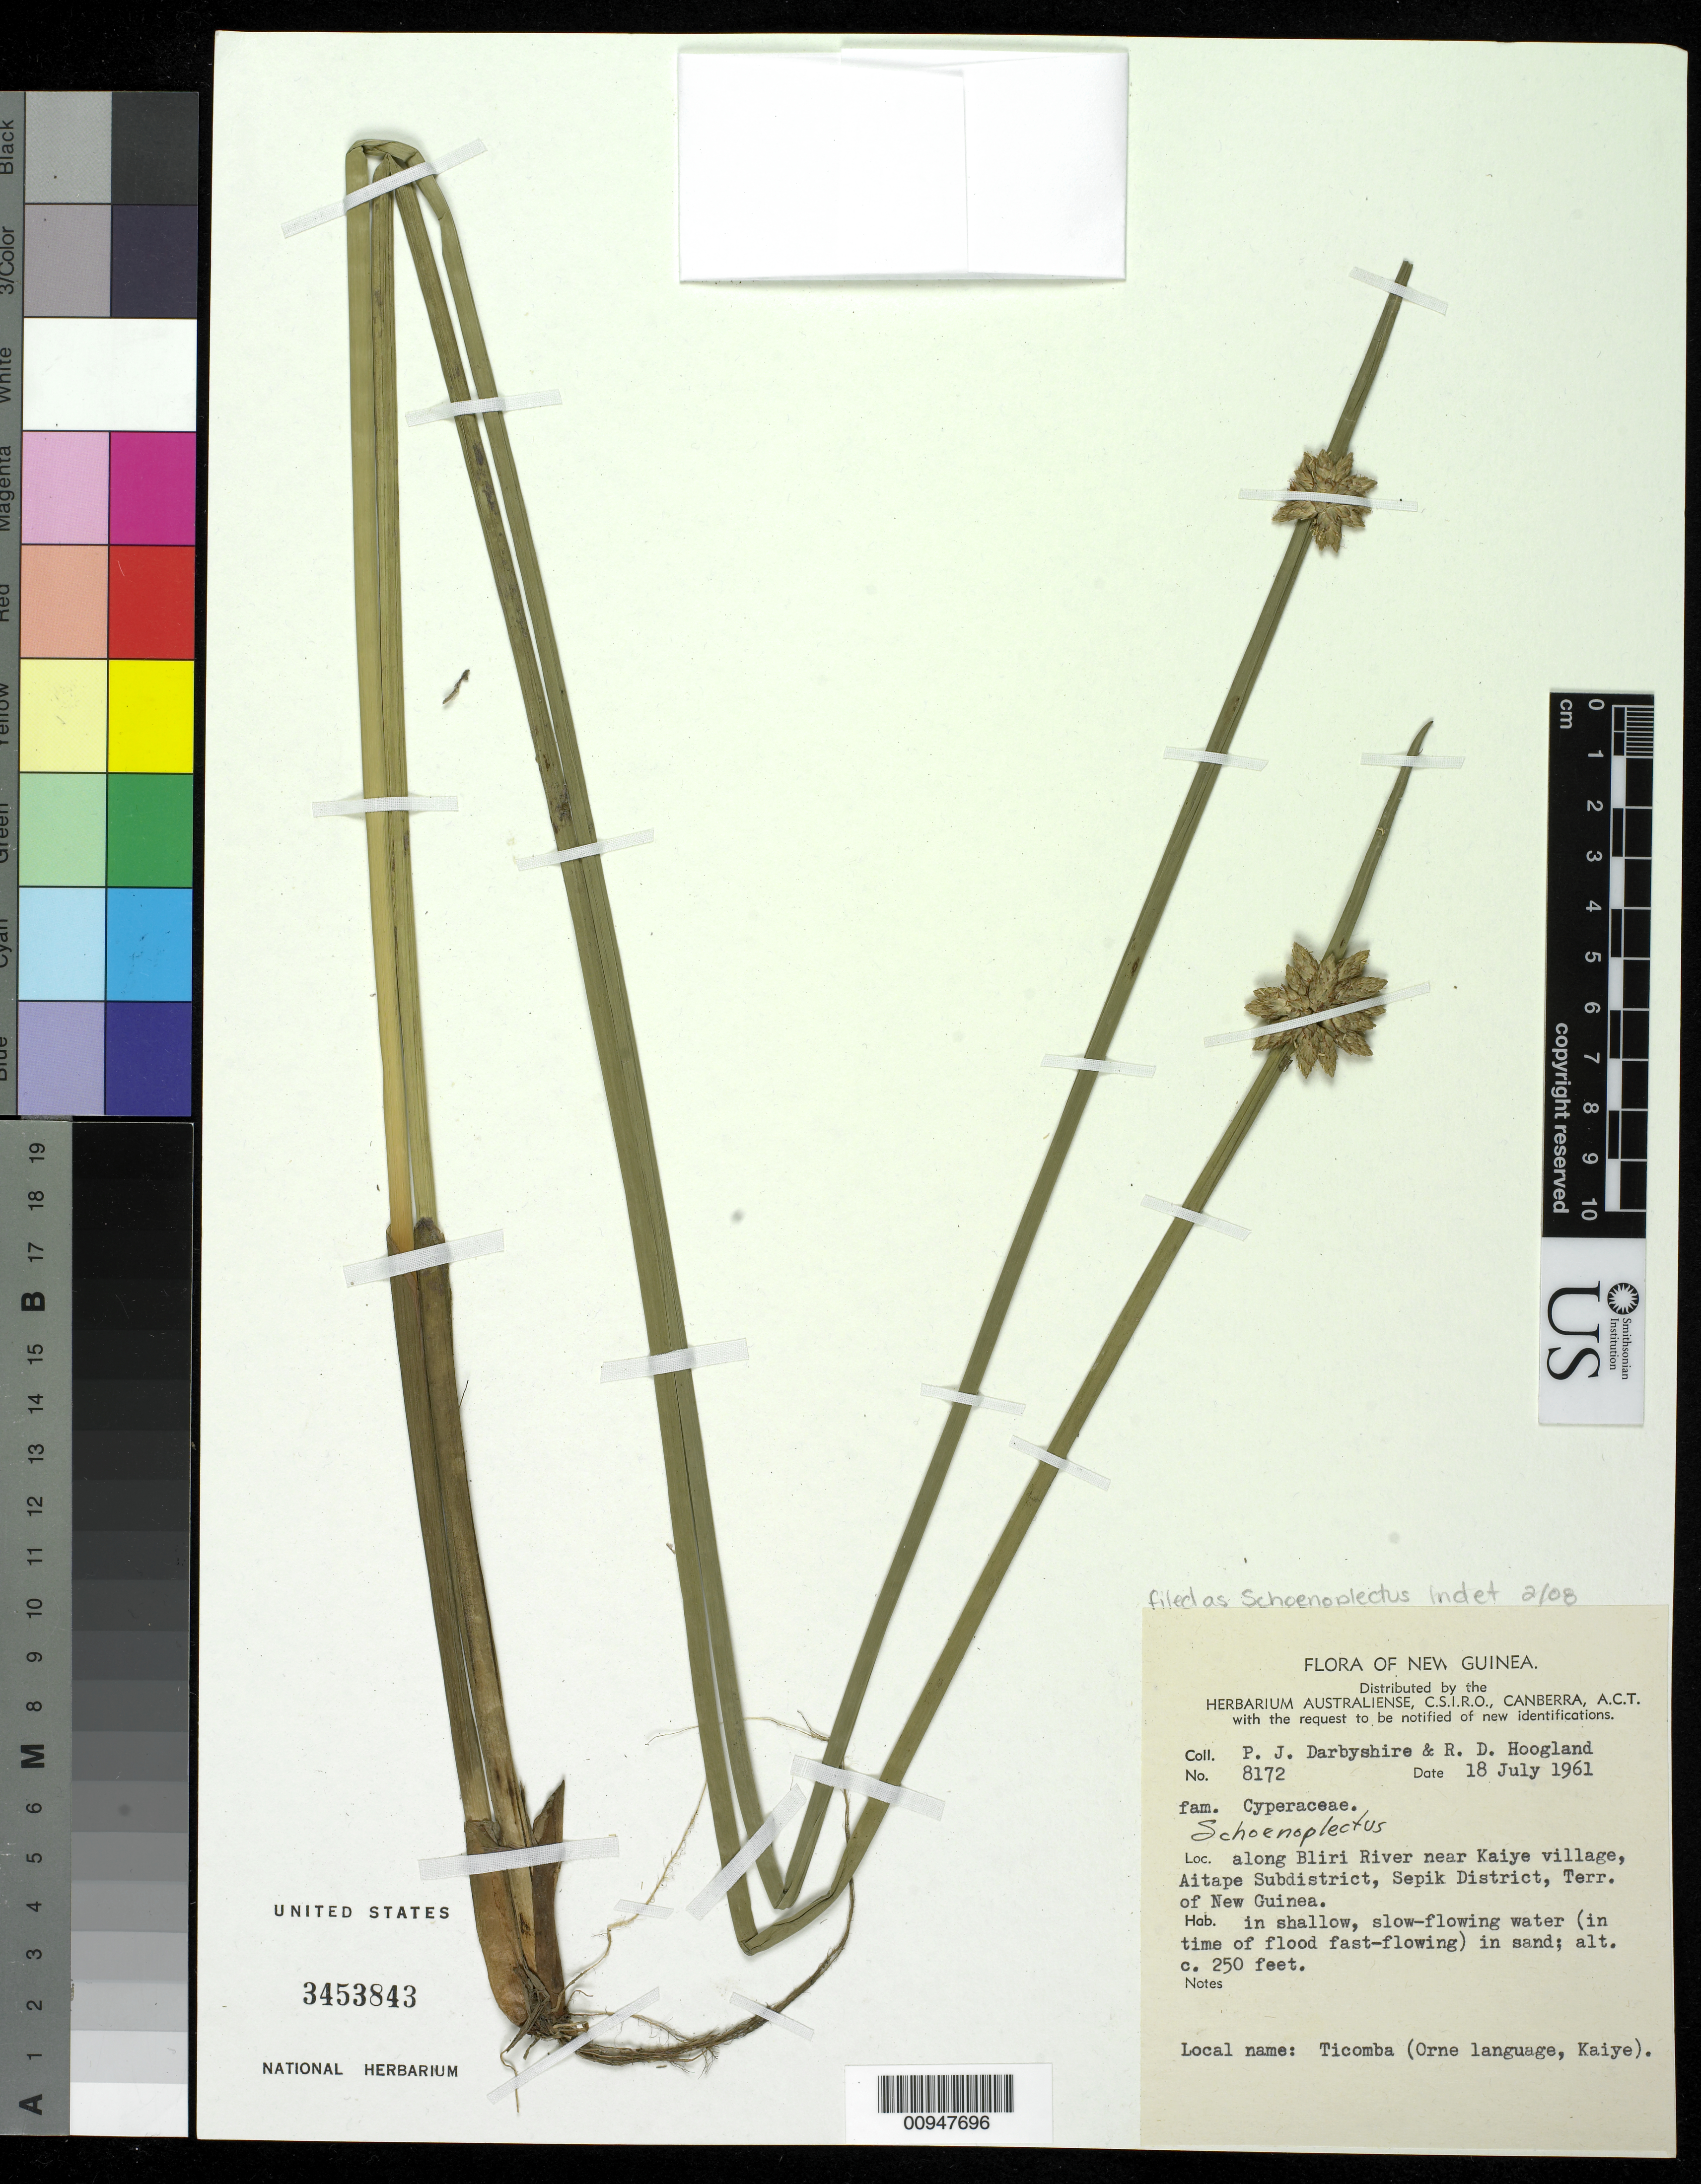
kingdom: Plantae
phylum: Tracheophyta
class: Magnoliopsida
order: Gentianales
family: Rubiaceae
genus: Nauclea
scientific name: Nauclea sp.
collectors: P. Darbyshire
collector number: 8172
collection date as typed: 18 Jul 1961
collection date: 1961-07-18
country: Papua New Guinea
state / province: Sandaun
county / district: Aitape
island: New Guinea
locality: Along Bliri River near Kaiye village, Aitape subdistrict, Sepik district, Terr. of New Guinea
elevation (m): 76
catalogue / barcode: US 3453843